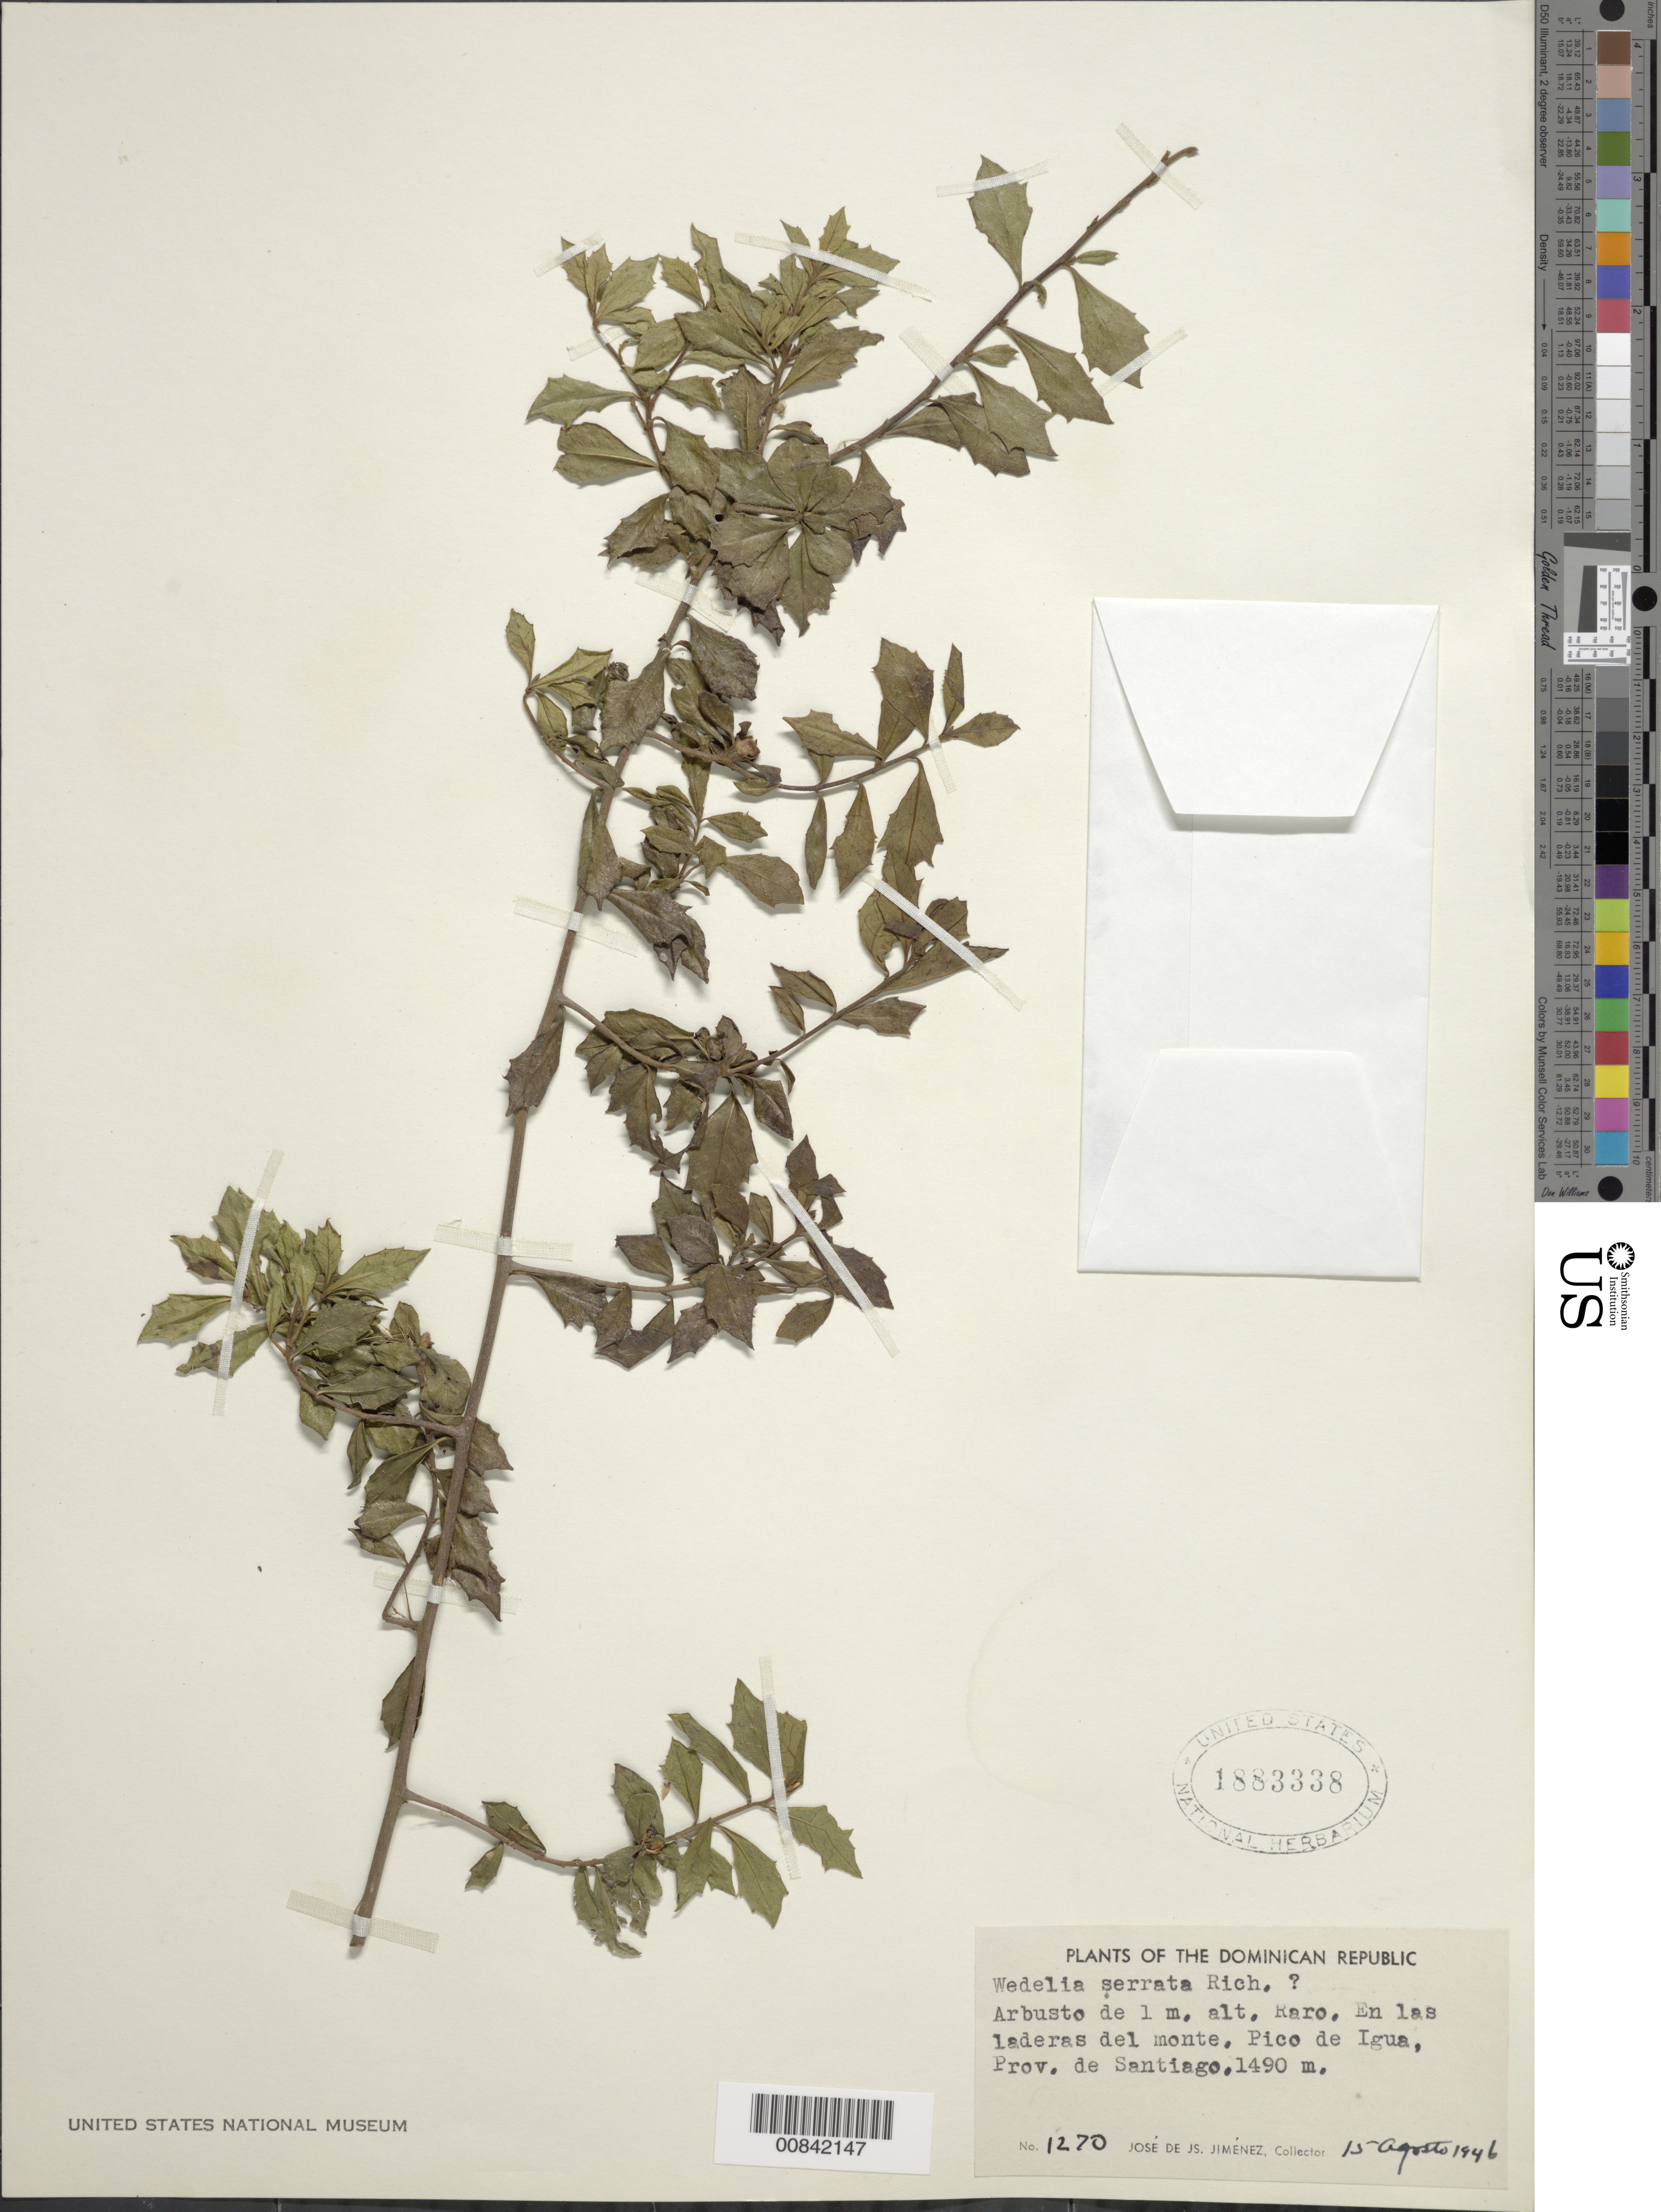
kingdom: Plantae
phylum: Tracheophyta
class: Magnoliopsida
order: Asterales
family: Asteraceae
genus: Wedelia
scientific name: Wedelia serrata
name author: Rich.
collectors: J. J. Jiménez Almonte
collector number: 1270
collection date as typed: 15 Aug 1946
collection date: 1946-08-15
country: Dominican Republic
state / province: Santiago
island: Hispaniola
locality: En las laderas del monte, Pico de Igua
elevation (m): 1490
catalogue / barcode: US 1883338